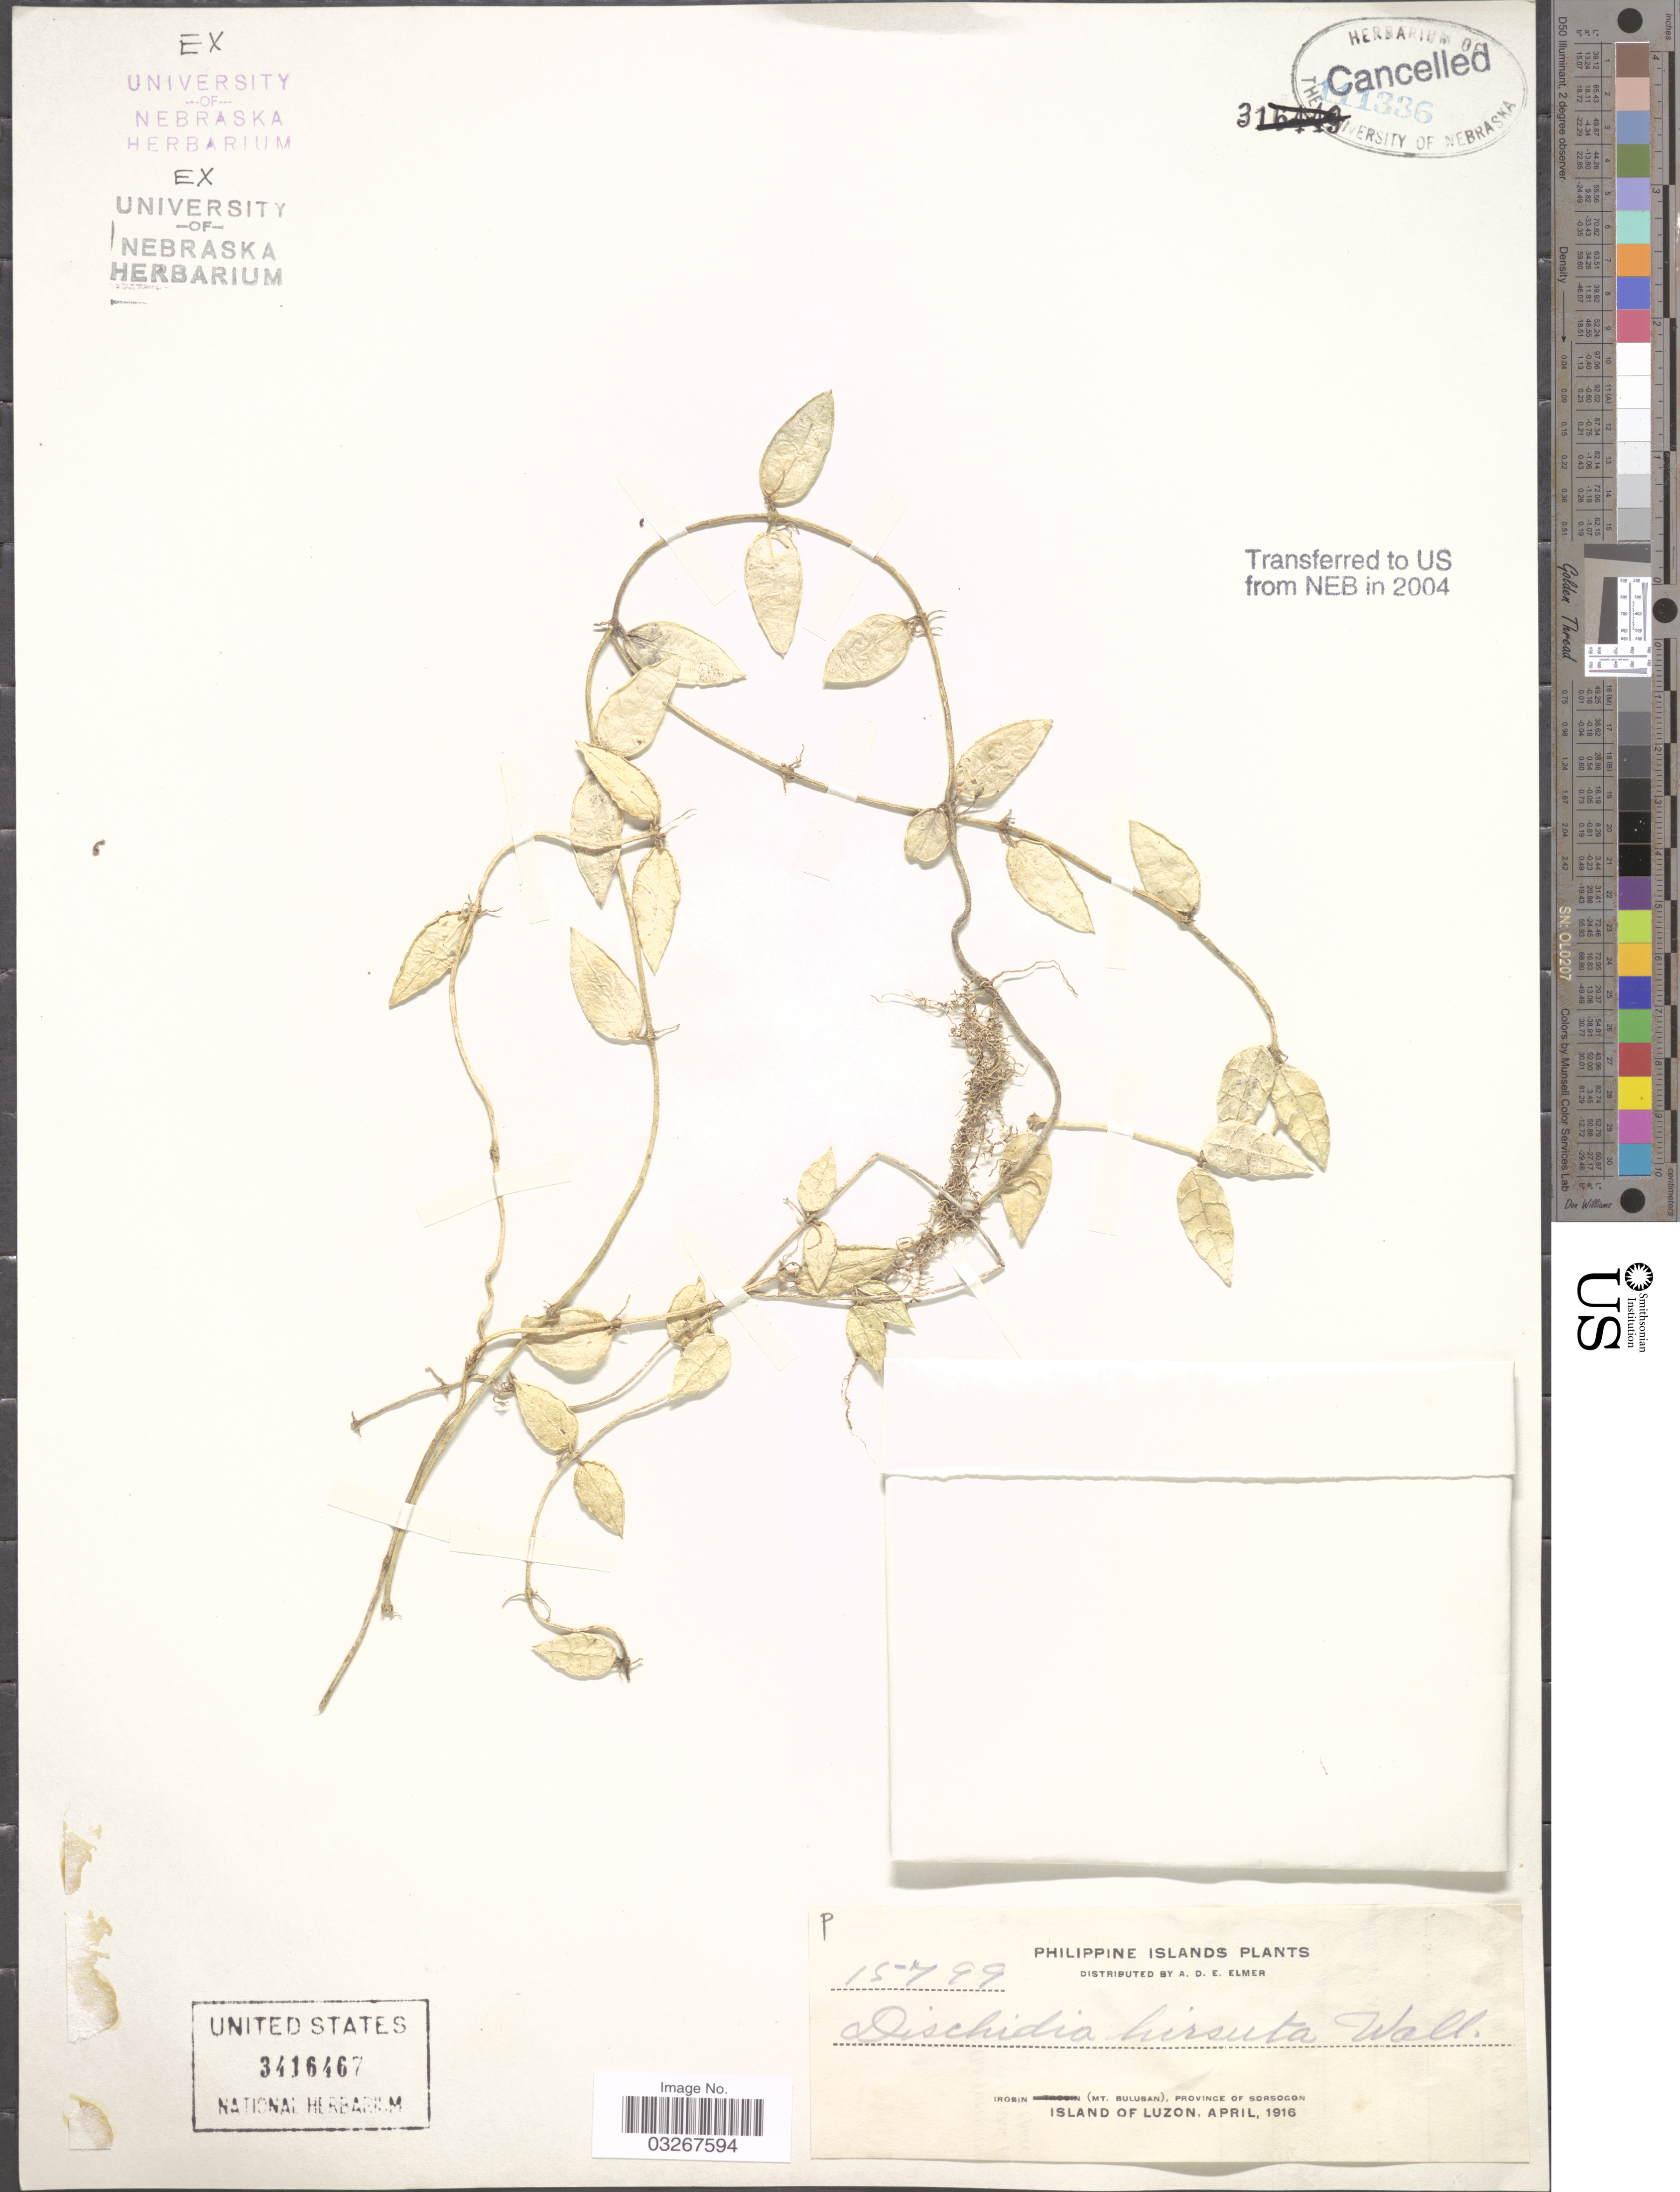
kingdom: Plantae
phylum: Tracheophyta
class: Magnoliopsida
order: Gentianales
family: Apocynaceae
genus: Dischidia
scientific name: Dischidia hirsuta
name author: (Blume) Decne.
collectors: A. D. E. Elmer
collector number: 15799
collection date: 1916-04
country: Philippines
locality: Irosin (Mt. Bulusan), Province of Sorsogon, Island of Luzon.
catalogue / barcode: US 3416467